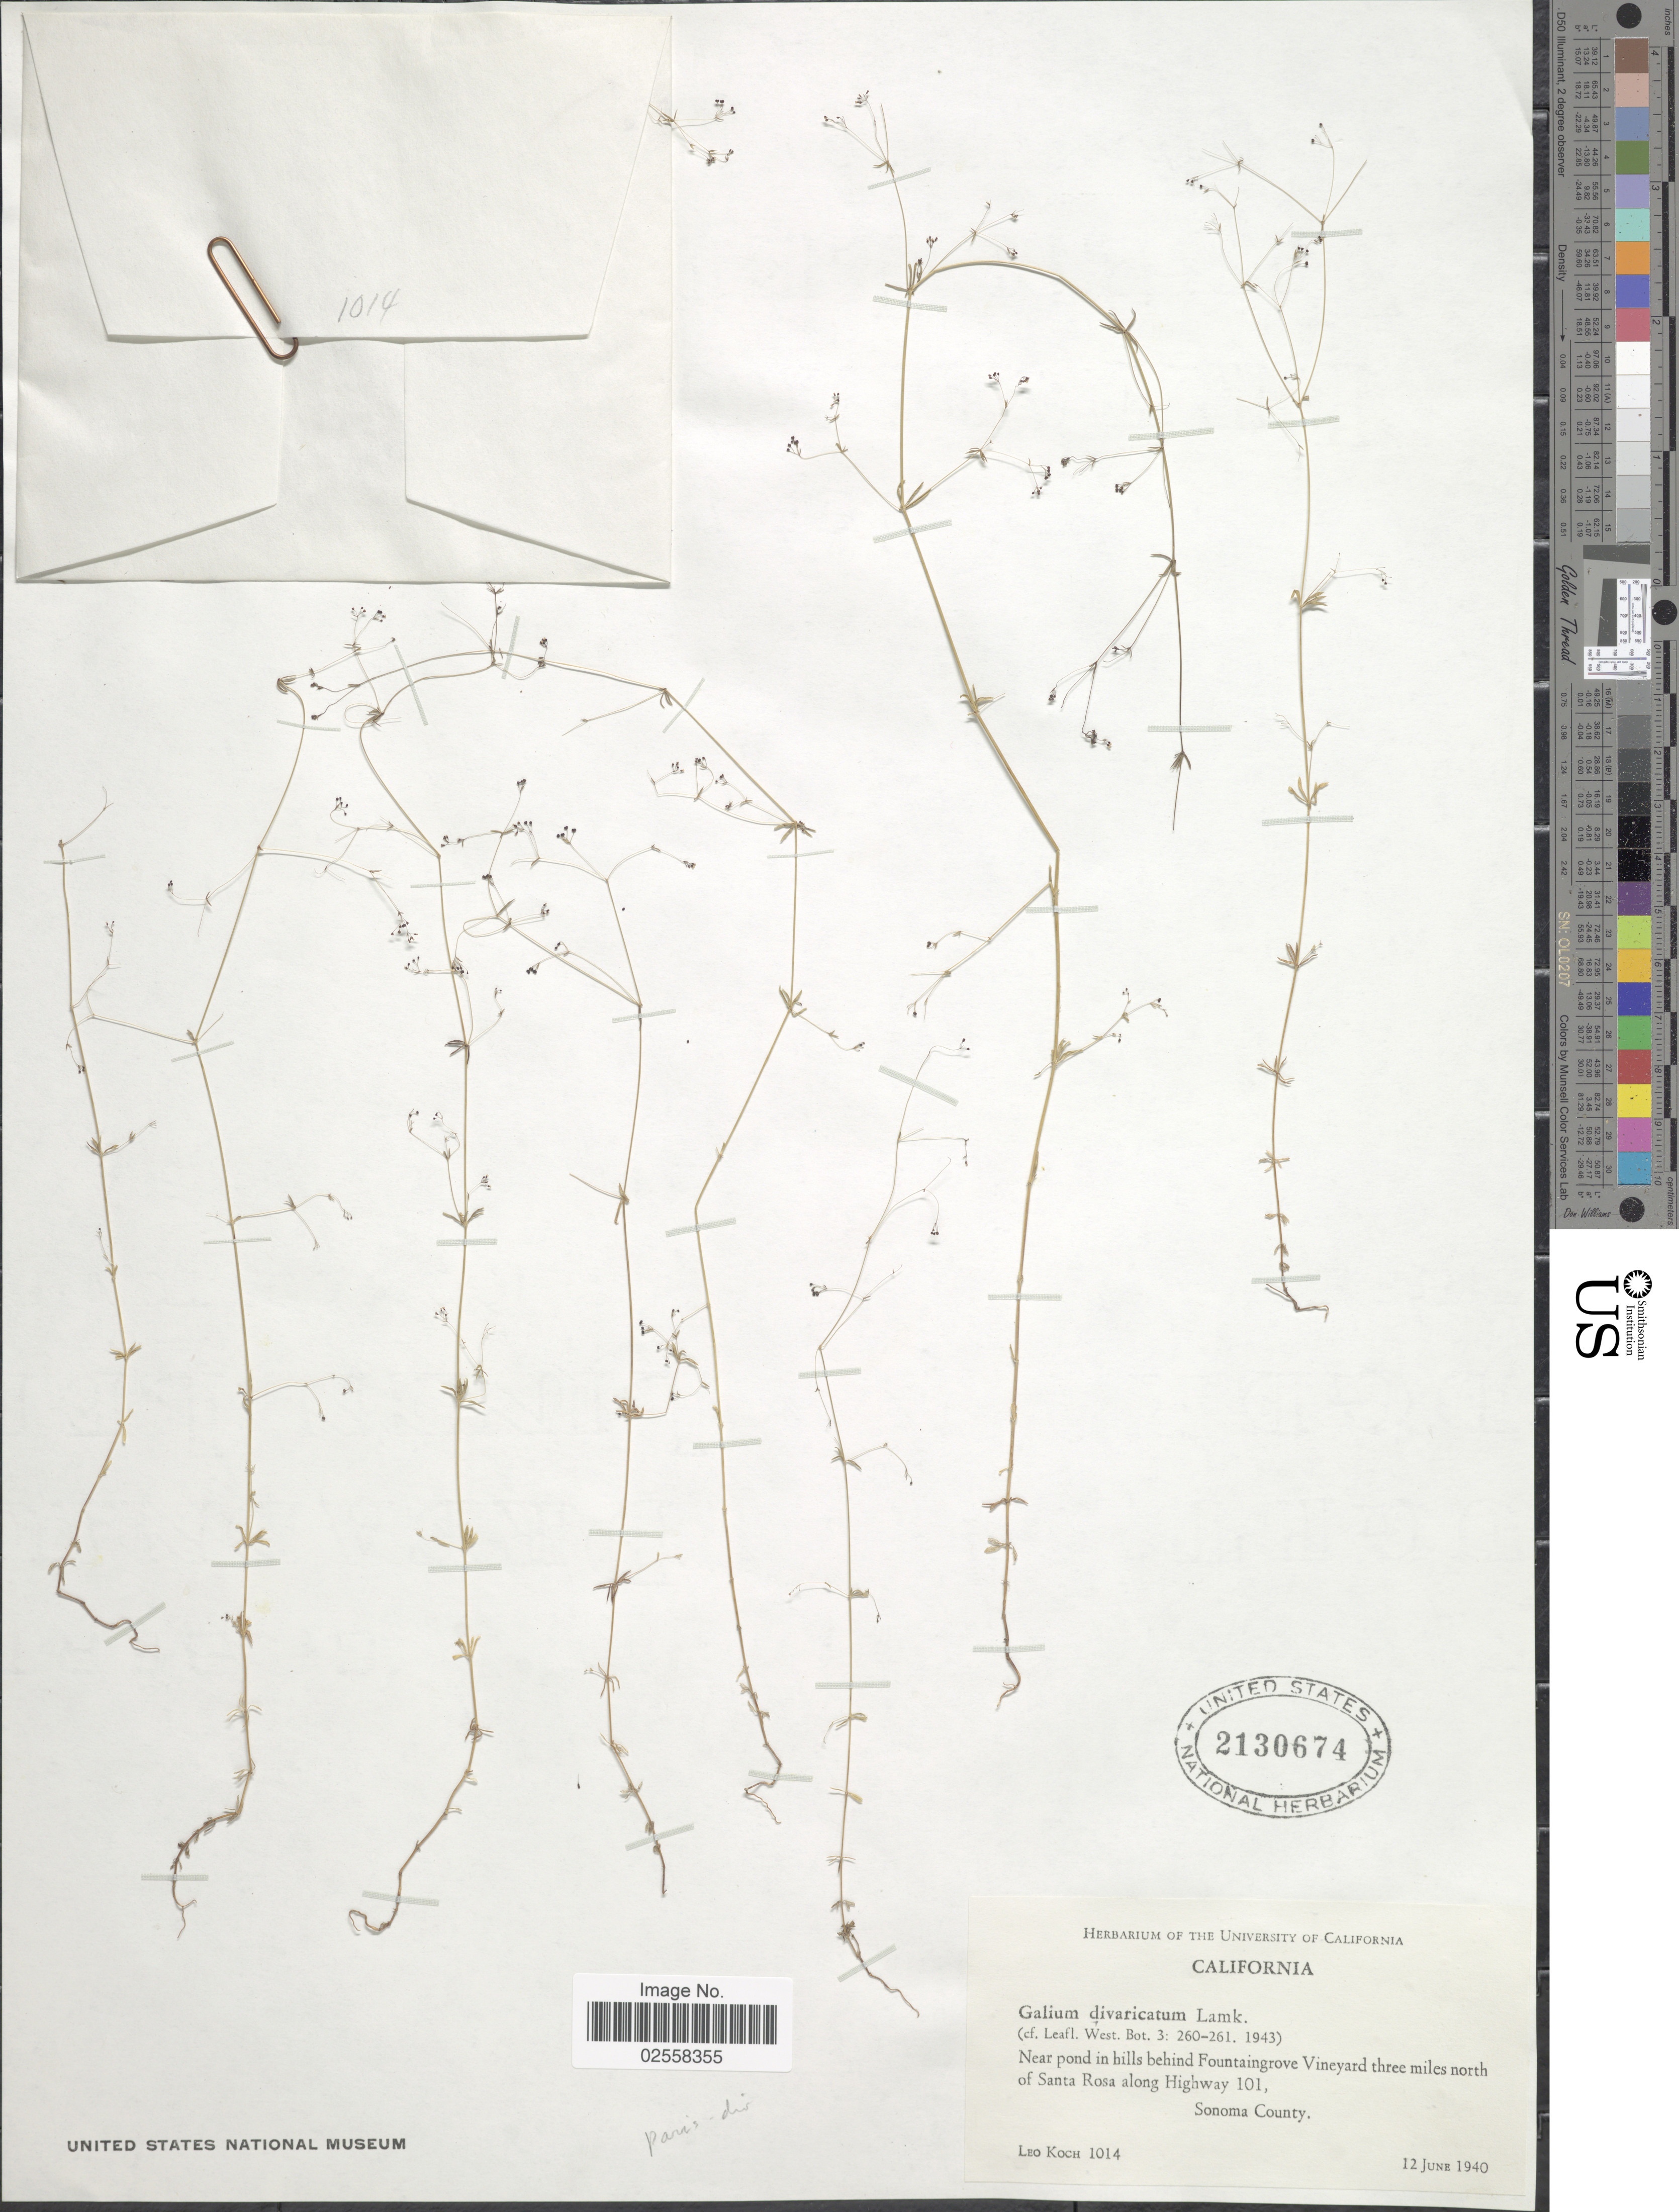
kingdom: Plantae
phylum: Tracheophyta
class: Magnoliopsida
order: Gentianales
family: Rubiaceae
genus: Galium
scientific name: Galium parisiense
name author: L.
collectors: L. F. Koch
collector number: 1014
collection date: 1940-06-12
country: United States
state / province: California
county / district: Sonoma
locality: Near pond in hills behind Fountaingrove Vineyard three miles north of Santa Rosa along Highway 101, Sonoma County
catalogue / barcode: US 2130674